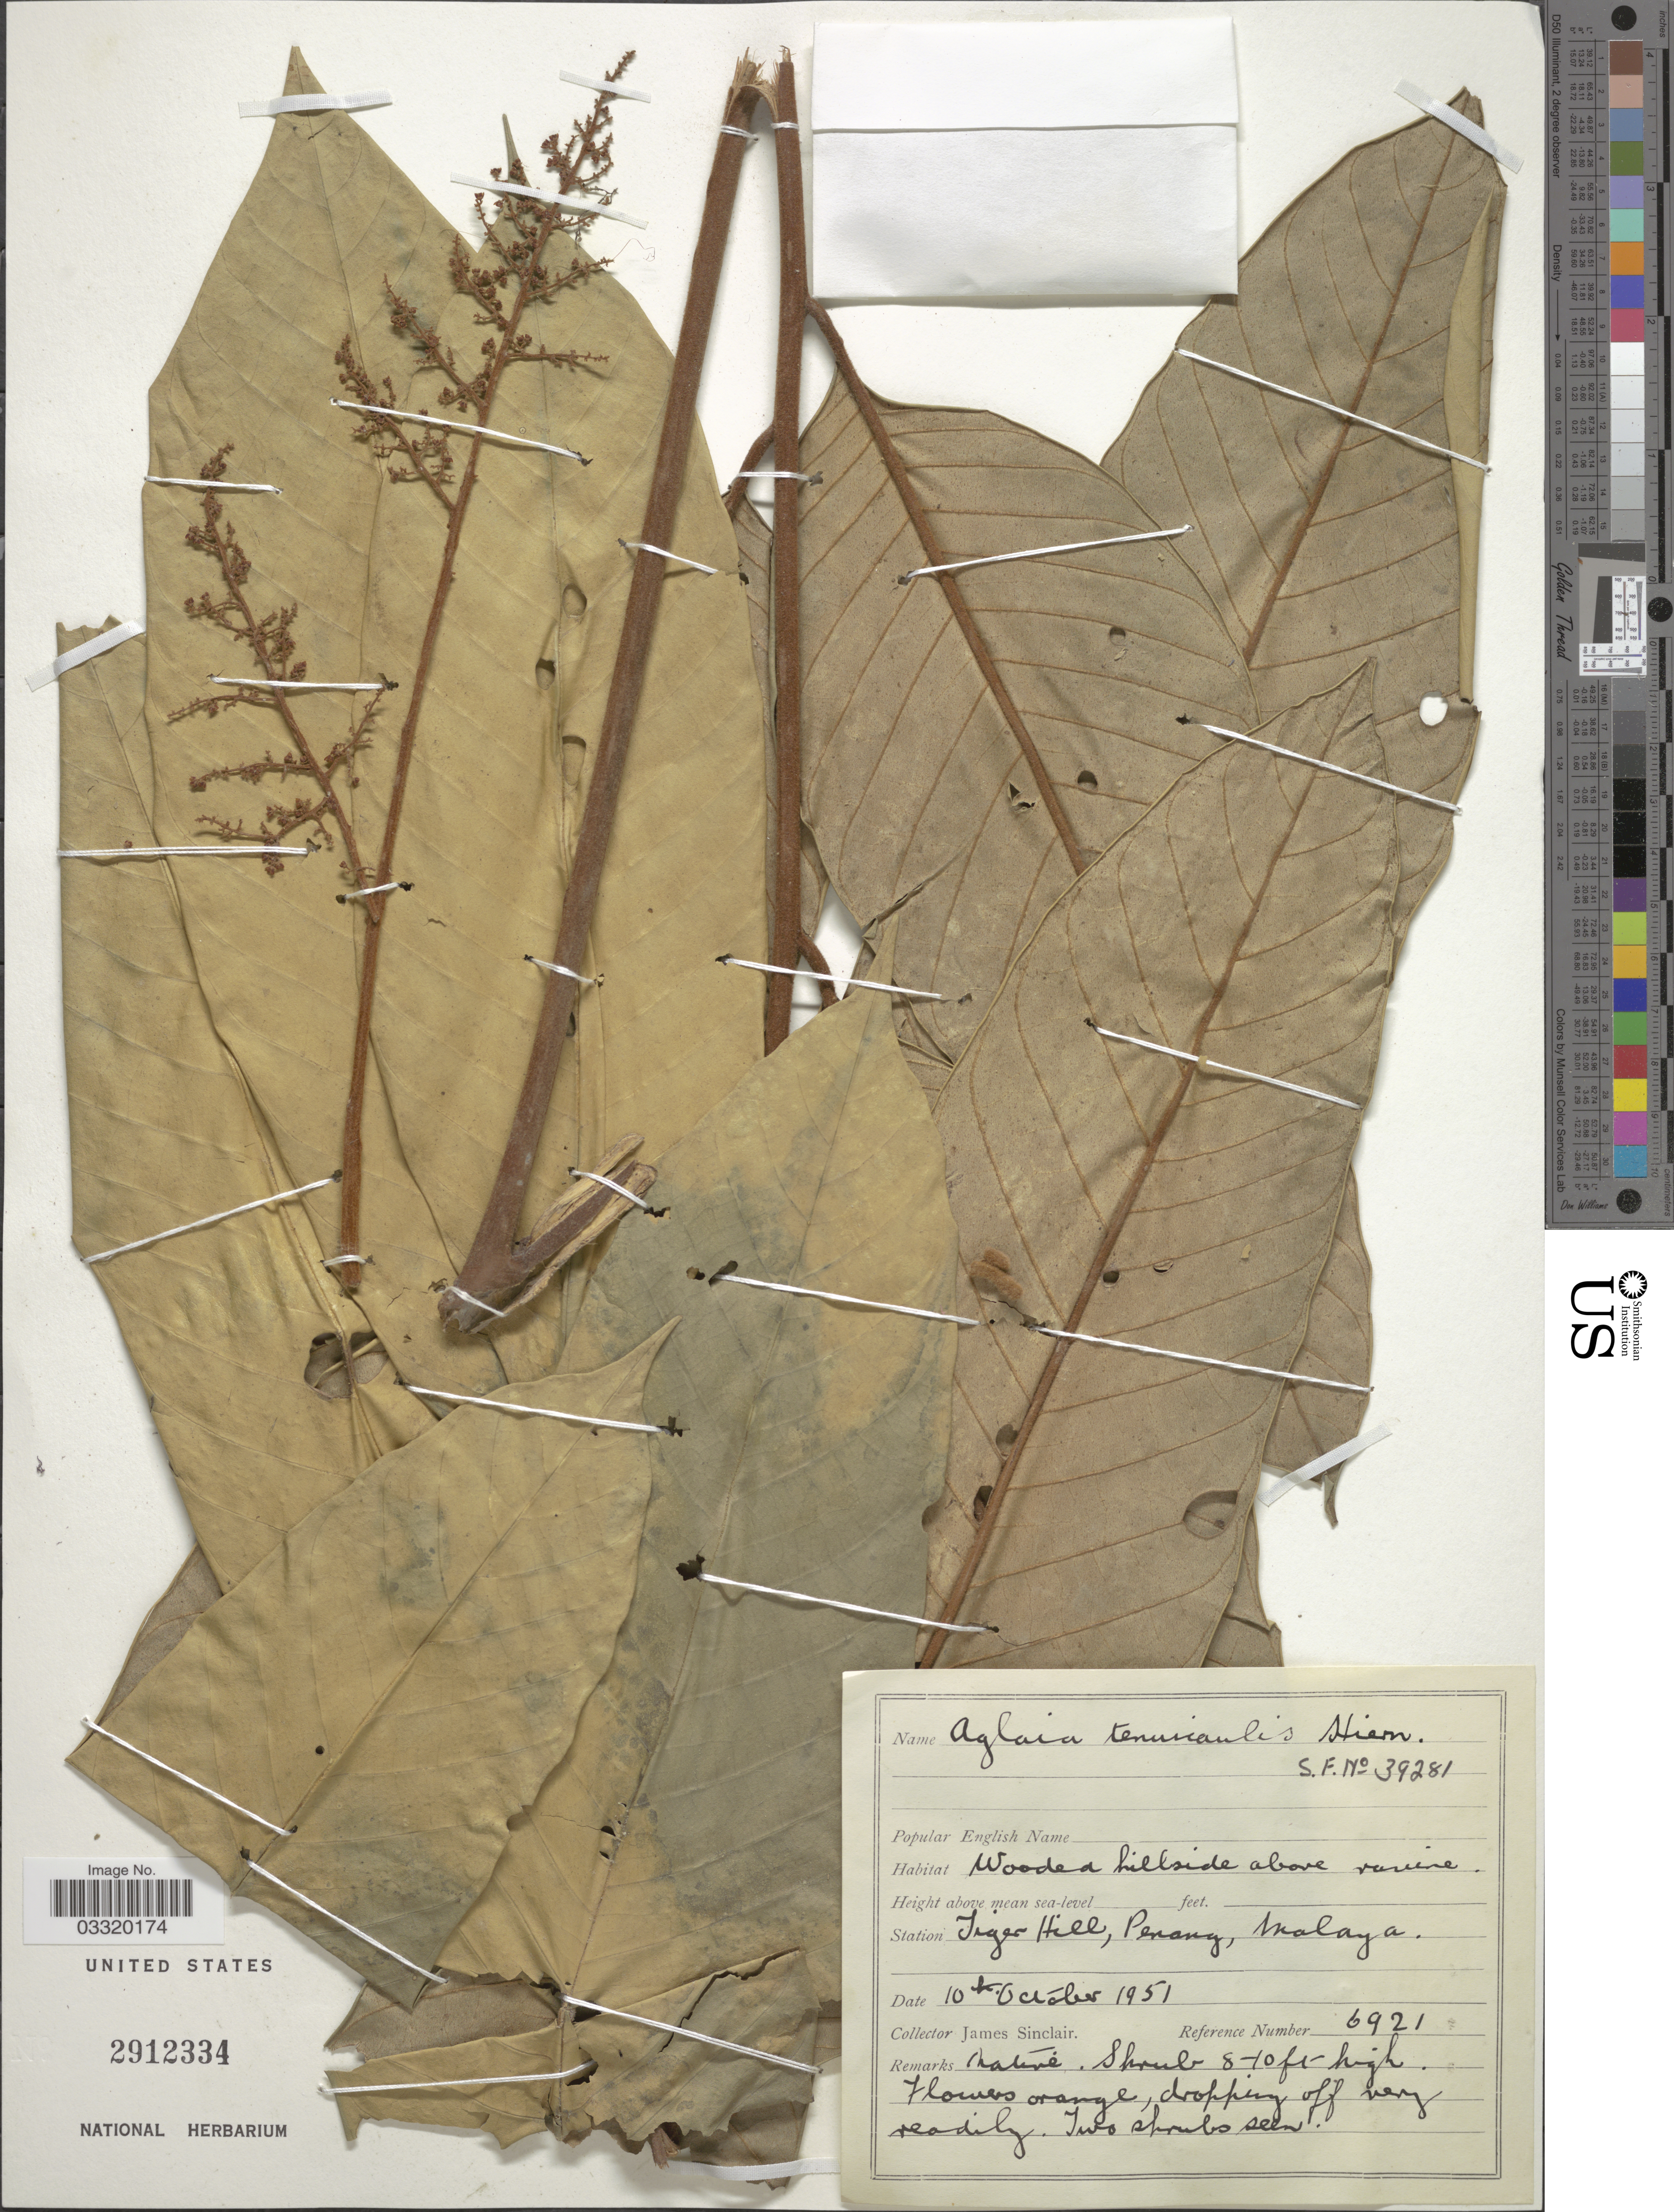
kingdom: Plantae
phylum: Tracheophyta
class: Magnoliopsida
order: Sapindales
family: Meliaceae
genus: Aglaia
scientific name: Aglaia tenuicaulis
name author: Hiern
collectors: J. Sinclair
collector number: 6921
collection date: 1951-10-10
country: Malaysia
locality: Station Tiger Hill, Penang, Malaya.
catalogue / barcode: US 2912334